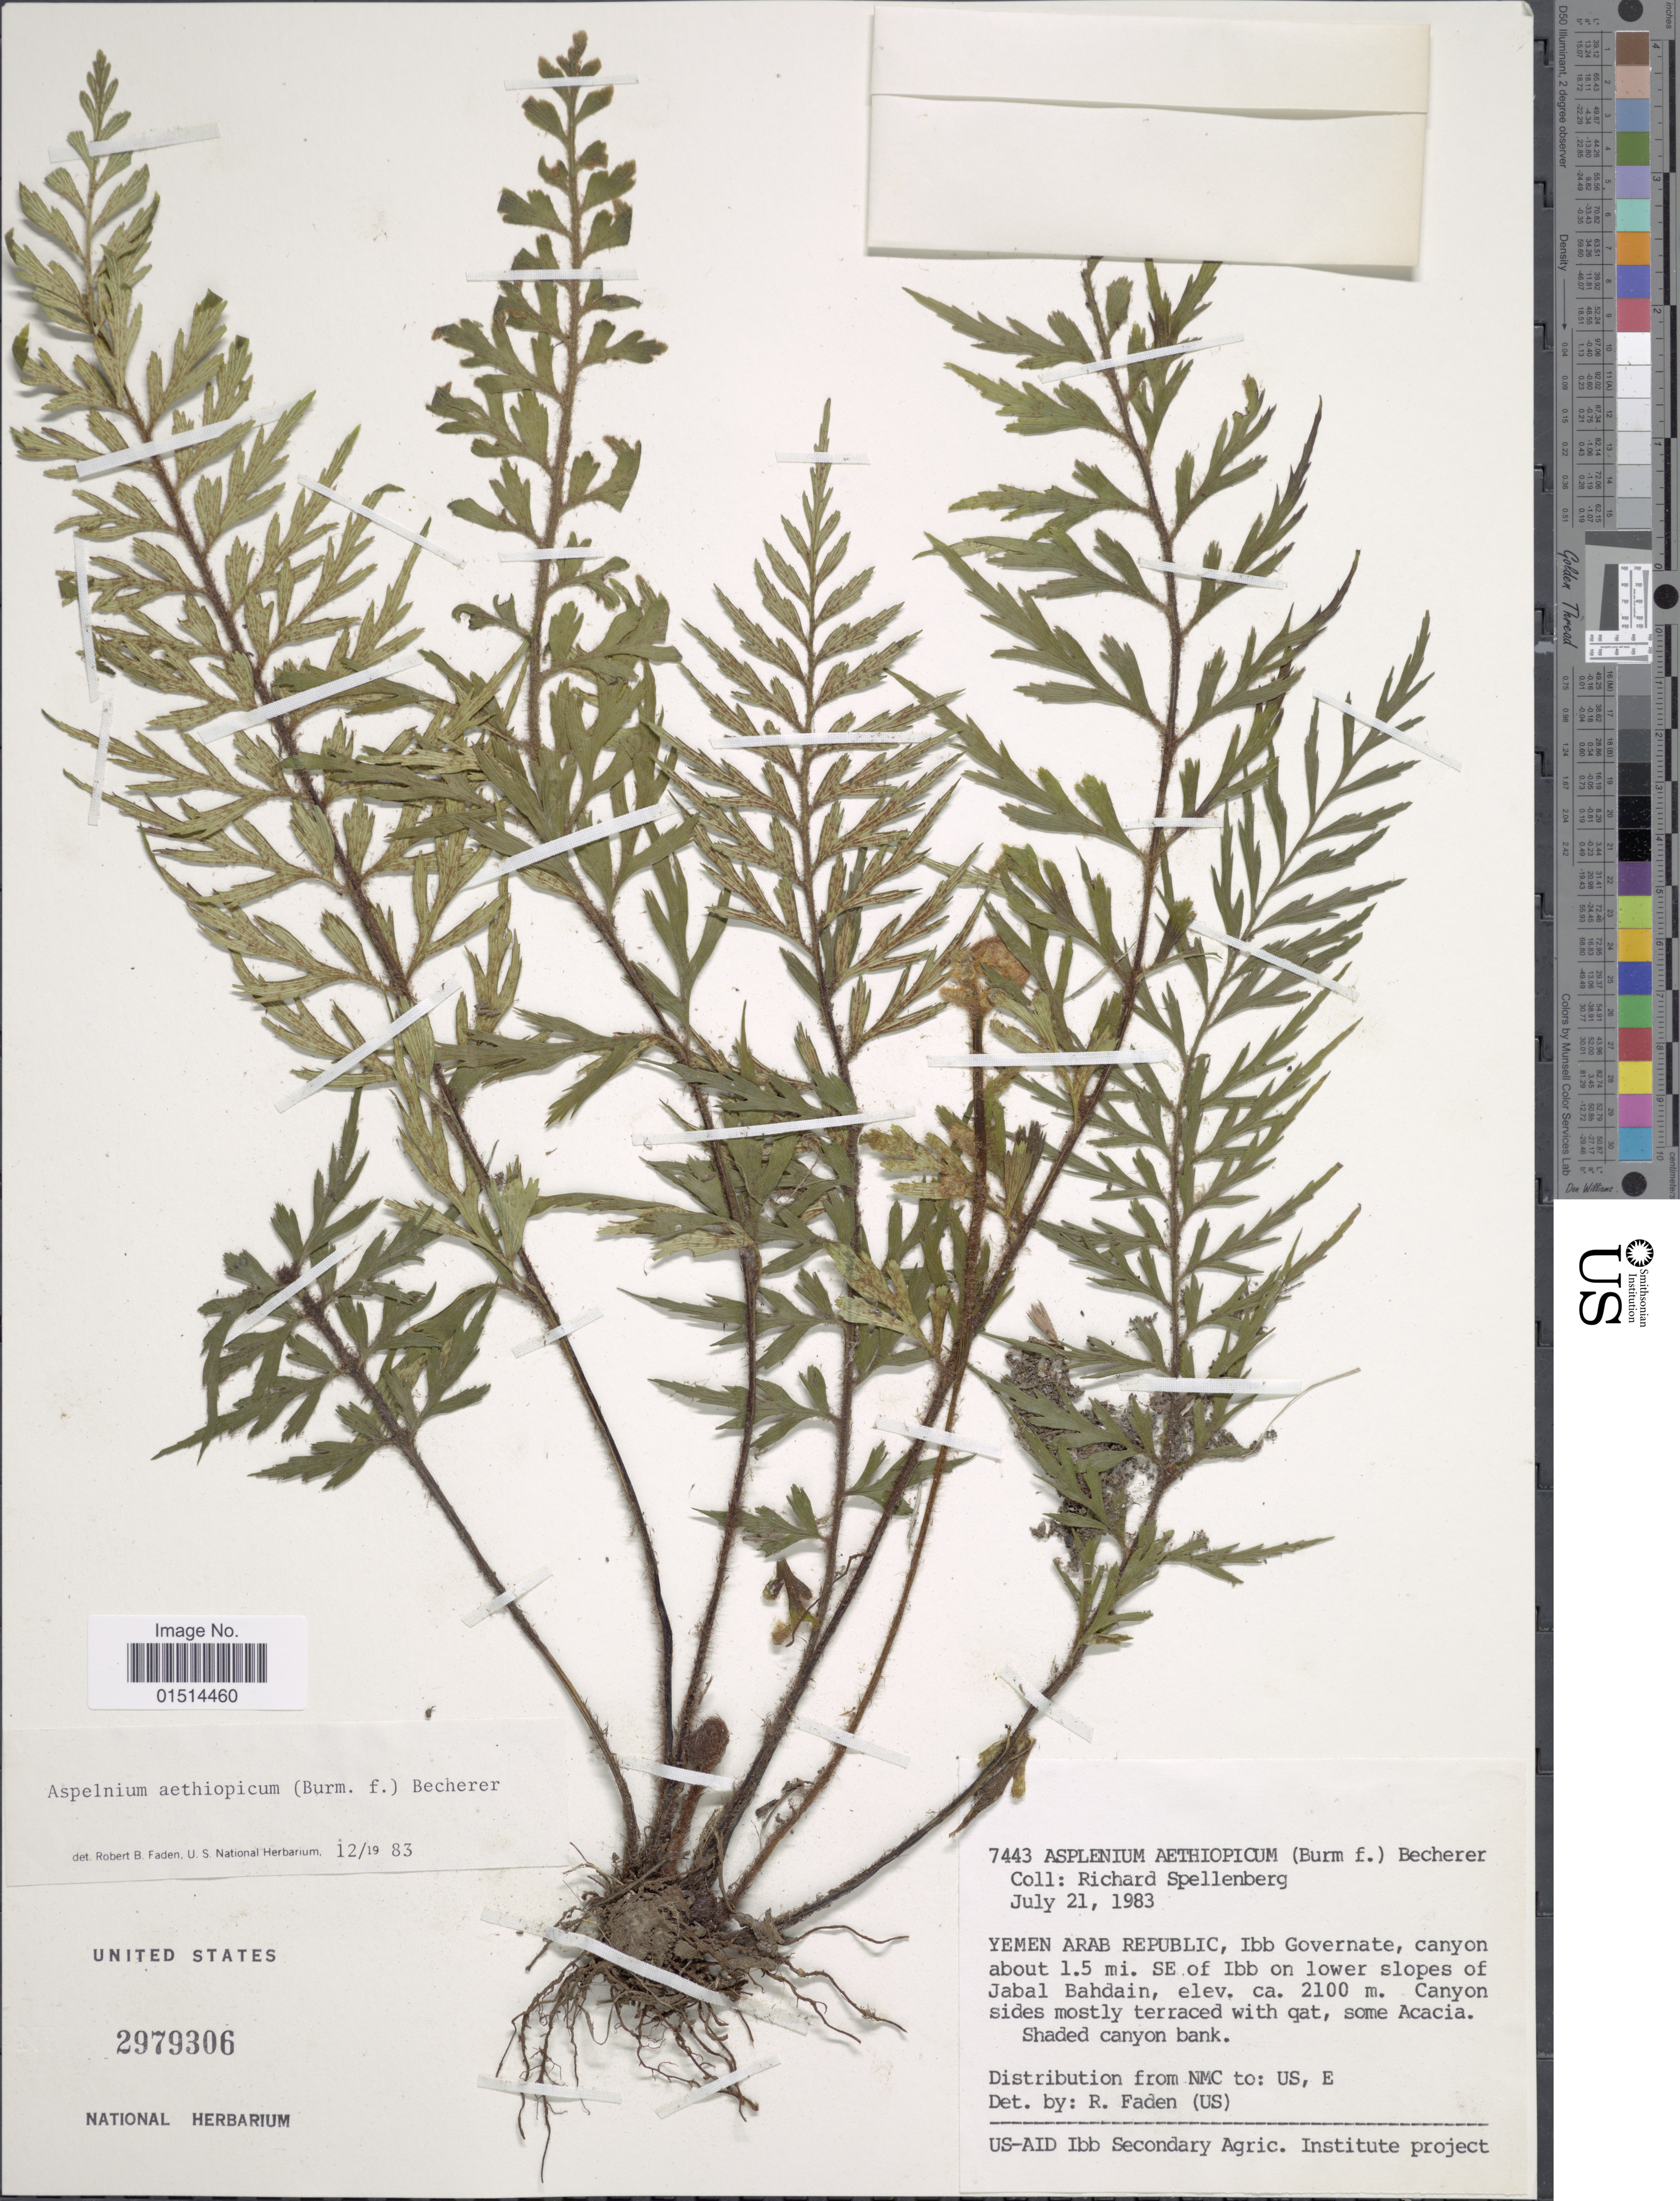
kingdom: Plantae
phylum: Tracheophyta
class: Polypodiopsida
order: Polypodiales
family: Aspleniaceae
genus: Asplenium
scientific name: Asplenium aethiopicum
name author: (Burm. f.) Bech.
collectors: R. Spellenberg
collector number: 7443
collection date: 1983-07-21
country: Yemen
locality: Yemen Arab Republic, Ibb Governate, canyon about 1.5 mi. SE of Ibb on lower slopes of Jabal Bahdain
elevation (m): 2100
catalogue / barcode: US 2979306